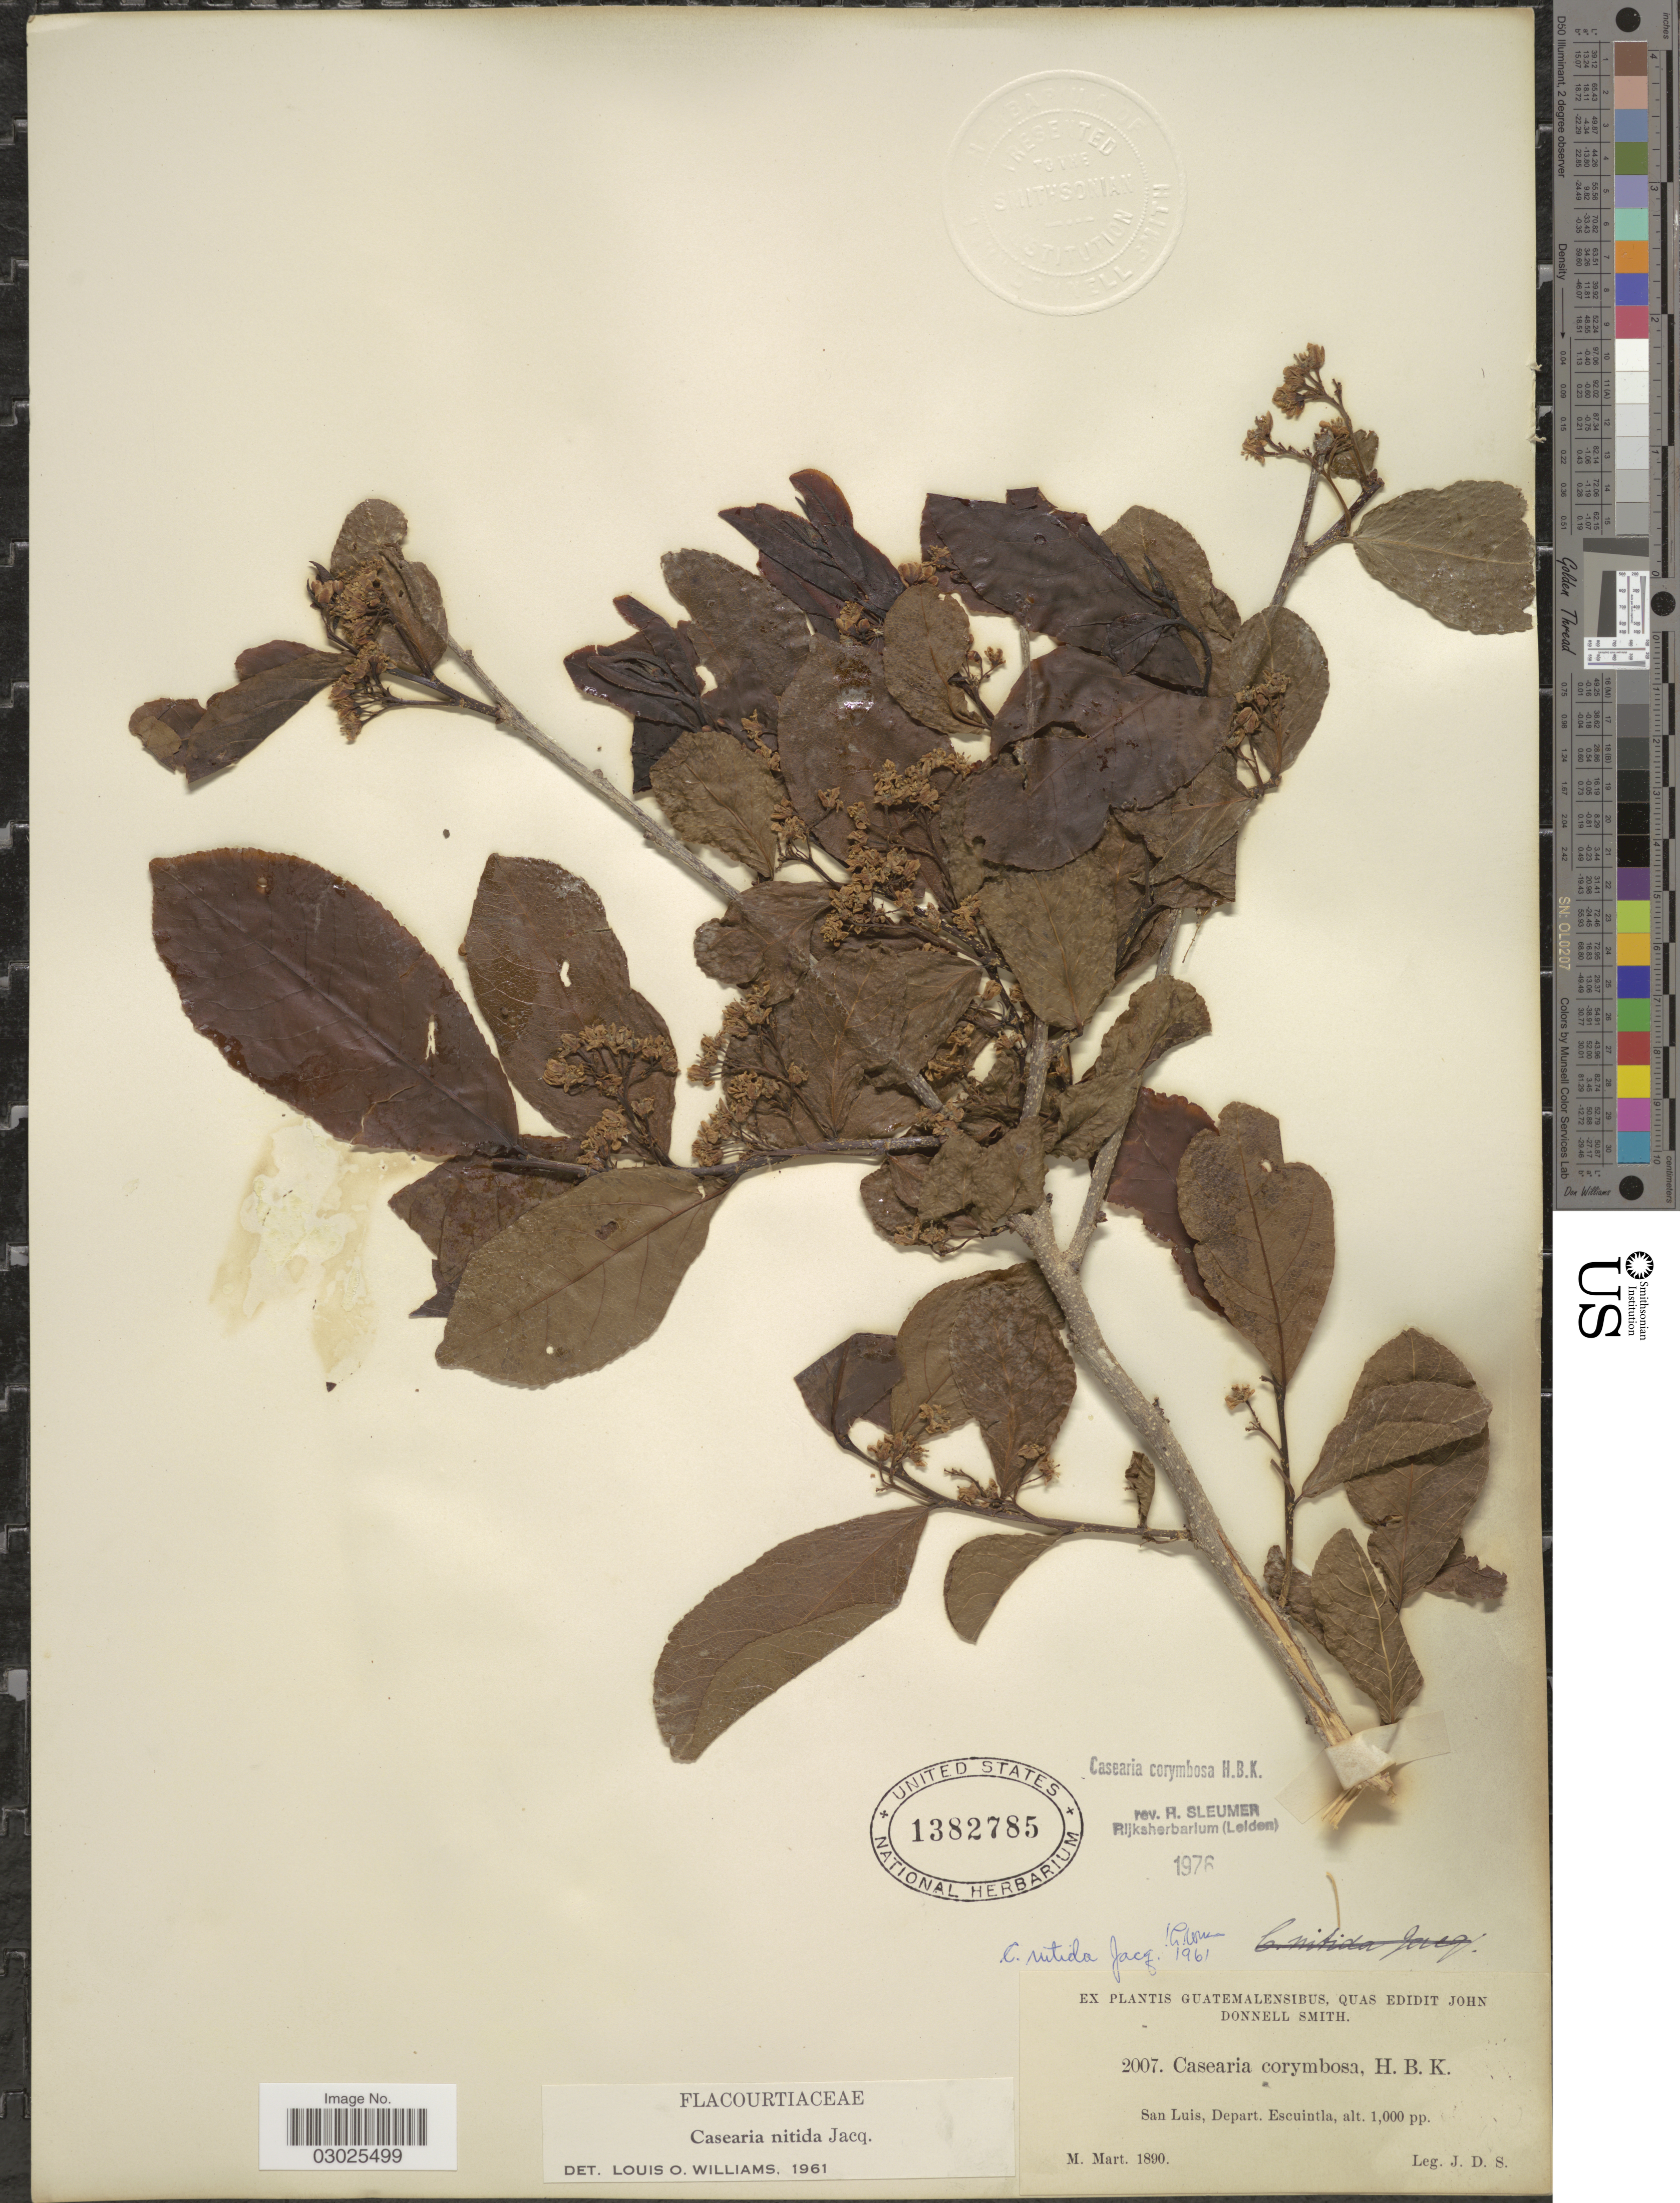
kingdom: Plantae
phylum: Tracheophyta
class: Magnoliopsida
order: Malpighiales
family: Salicaceae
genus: Casearia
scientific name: Casearia corymbosa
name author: Kunth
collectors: J. Donnell Smith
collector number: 2007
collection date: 1890-03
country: Guatemala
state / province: Escuintla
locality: San Luis, Depart. Escuintla.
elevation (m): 305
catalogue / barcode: US 1382785